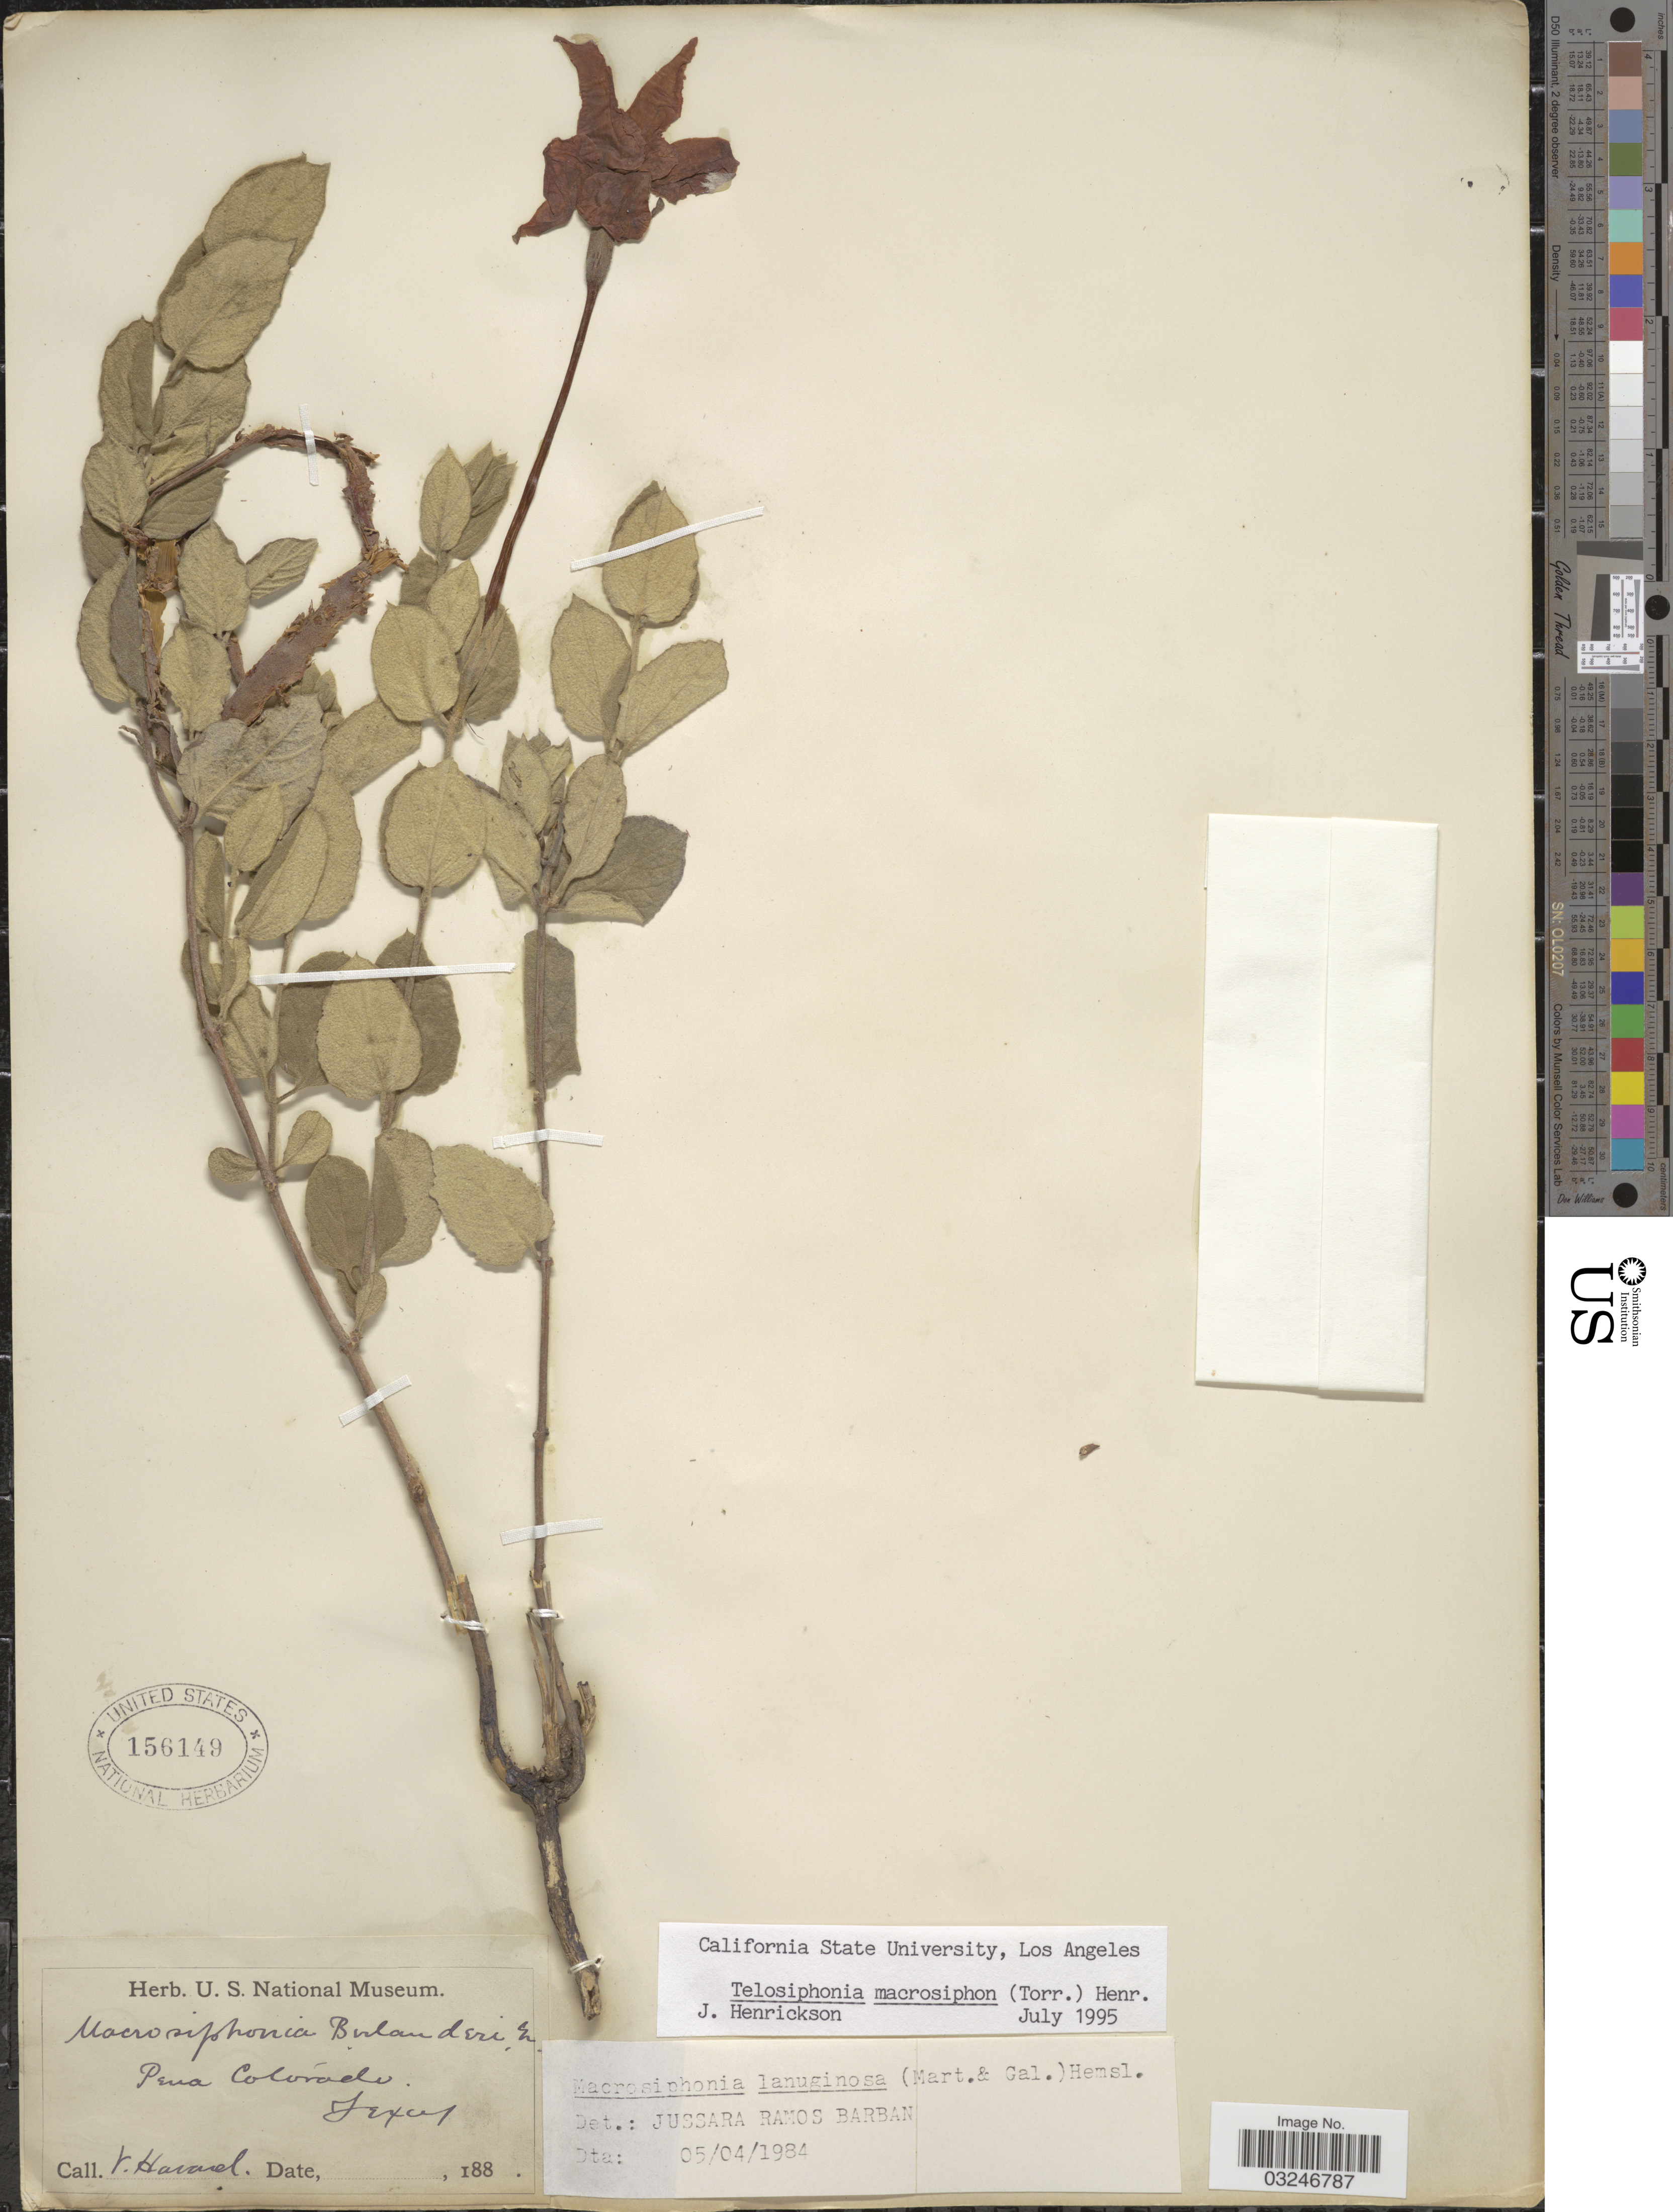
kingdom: Plantae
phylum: Tracheophyta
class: Magnoliopsida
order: Gentianales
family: Apocynaceae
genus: Telosiphonia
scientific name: Telosiphonia macrosiphon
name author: (Torr.) Henrickson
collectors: V. Havard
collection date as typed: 188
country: United States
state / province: Texas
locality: Pena Colorado.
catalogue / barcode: US 156149